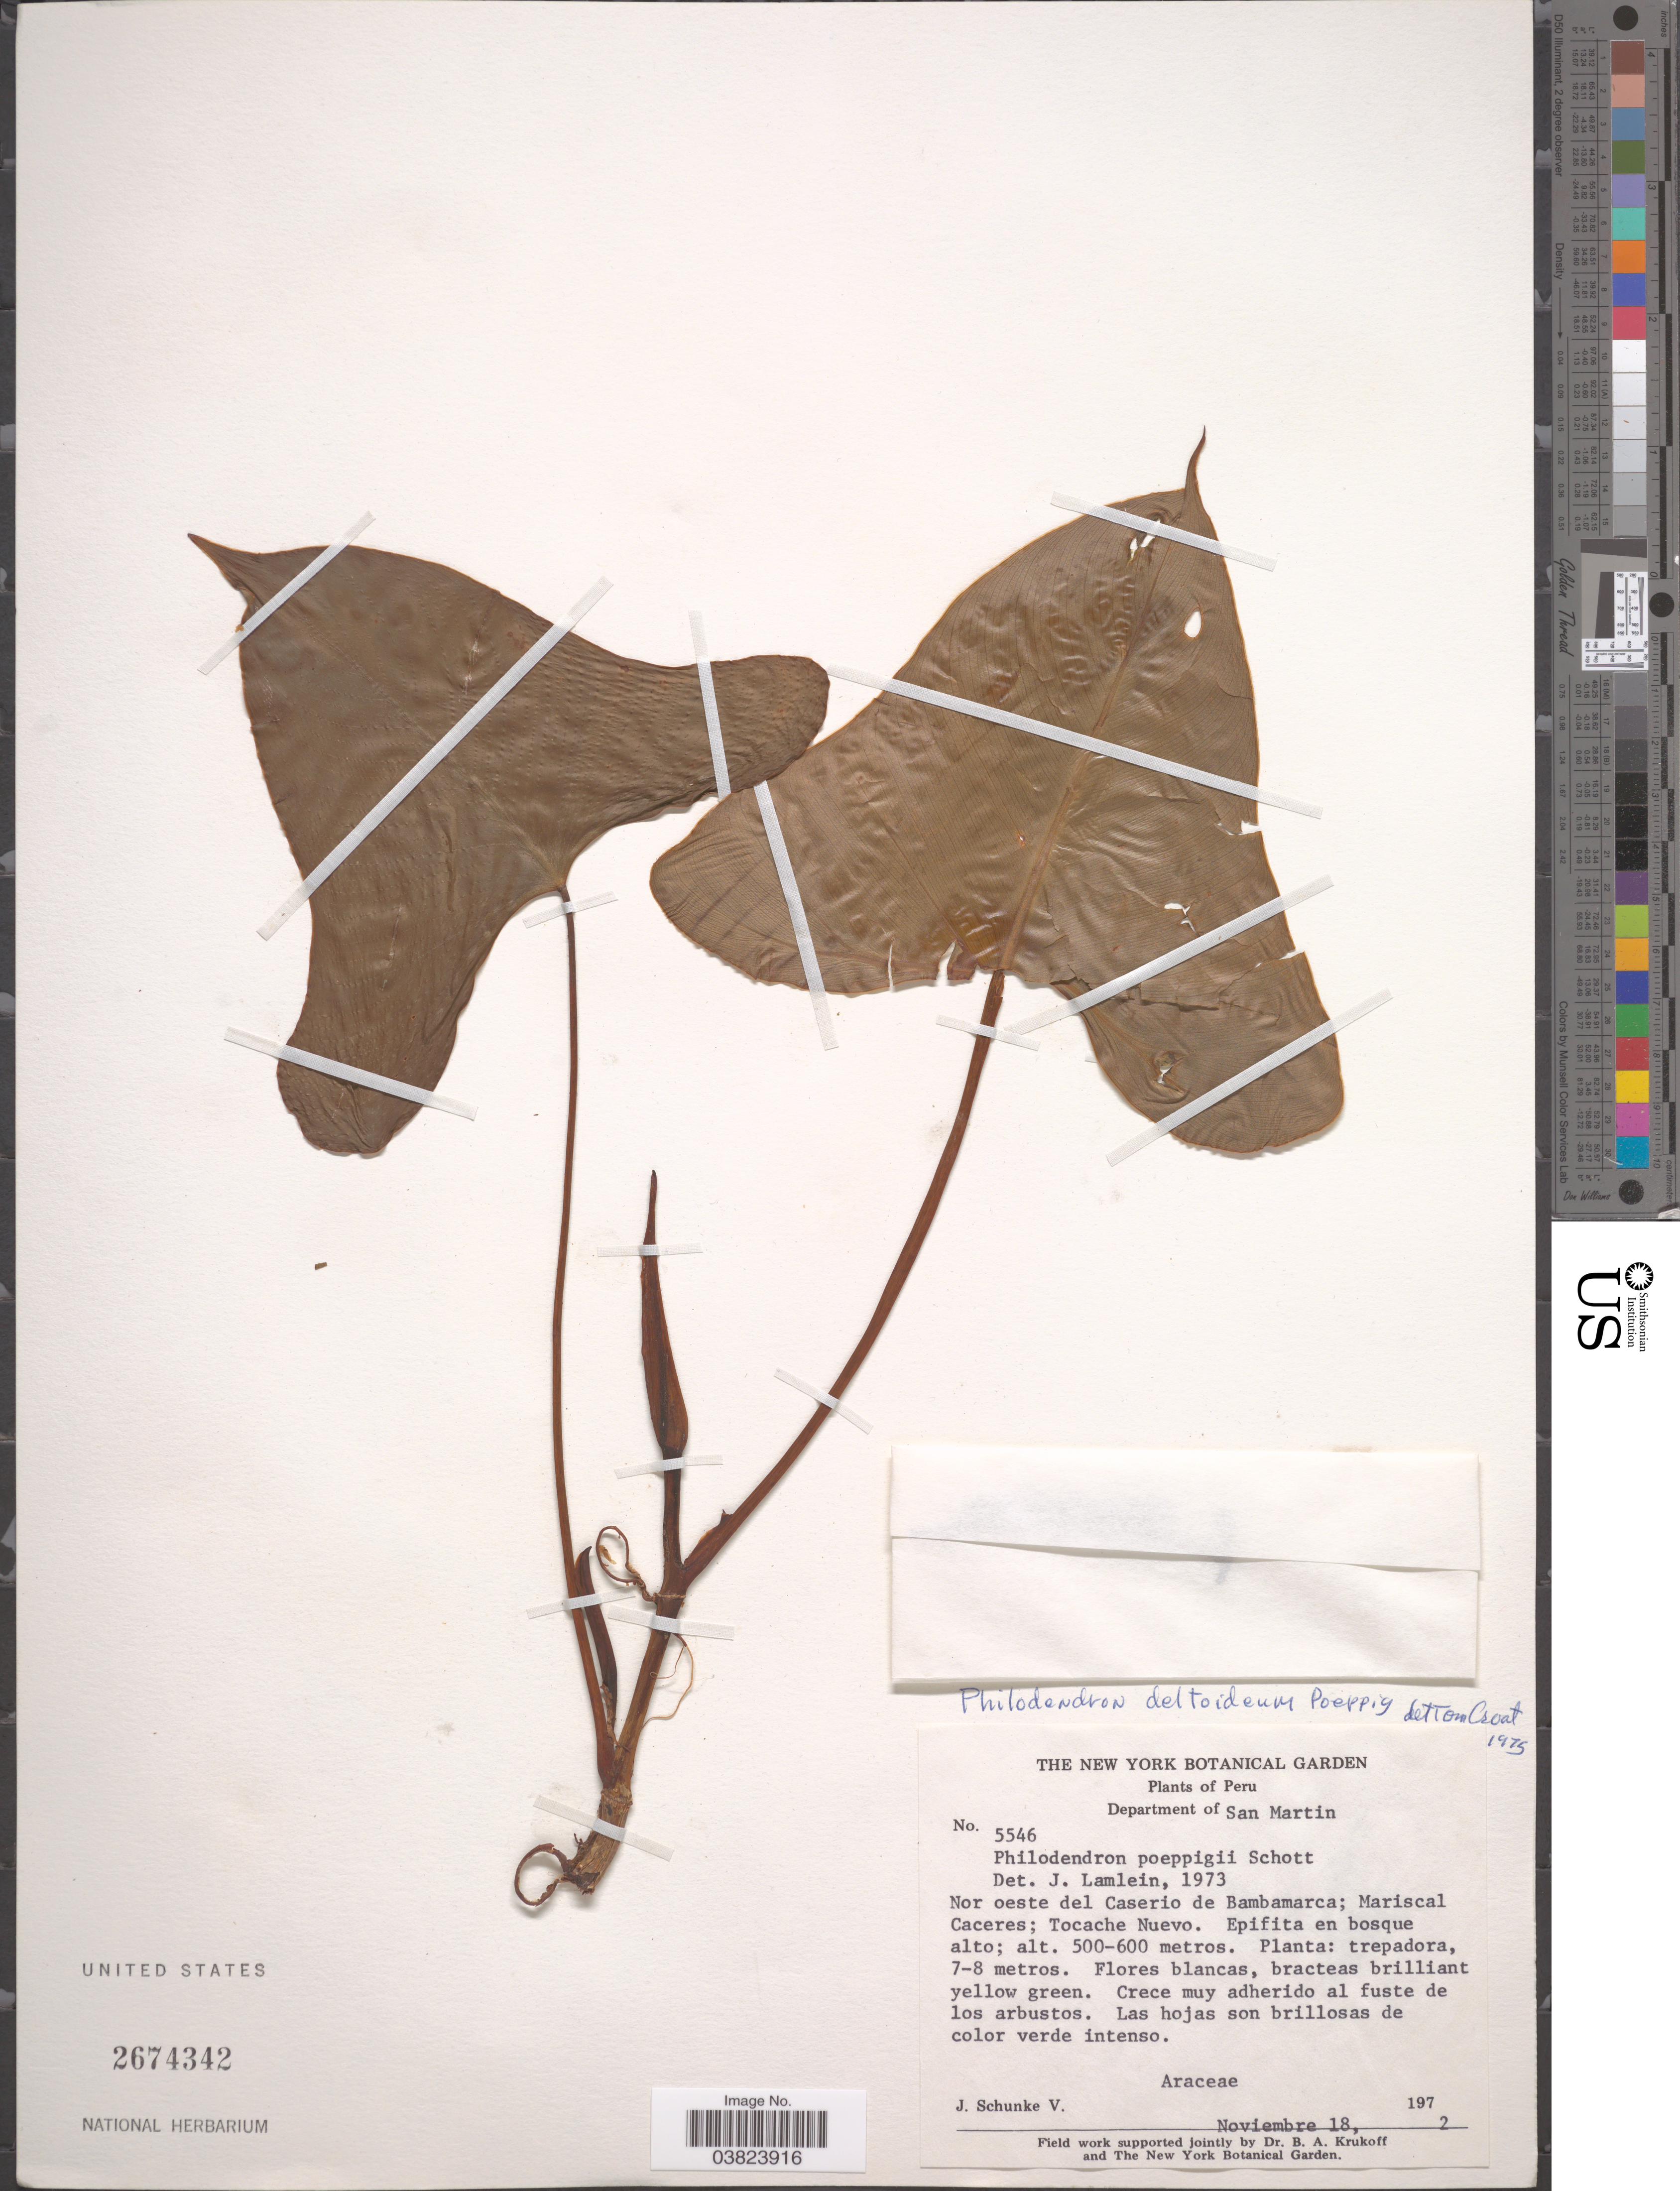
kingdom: Plantae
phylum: Tracheophyta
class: Liliopsida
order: Alismatales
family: Araceae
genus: Philodendron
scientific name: Philodendron deltoideum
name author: Poepp.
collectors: J. Schunke Vigo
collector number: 5546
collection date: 1972-11-18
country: Peru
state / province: San Martín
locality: Department of San Martin. Nor oeste del Caserio de Bambamarca; Mariscal Caceres; Tocache Nuevo.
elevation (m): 500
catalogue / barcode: US 2674342